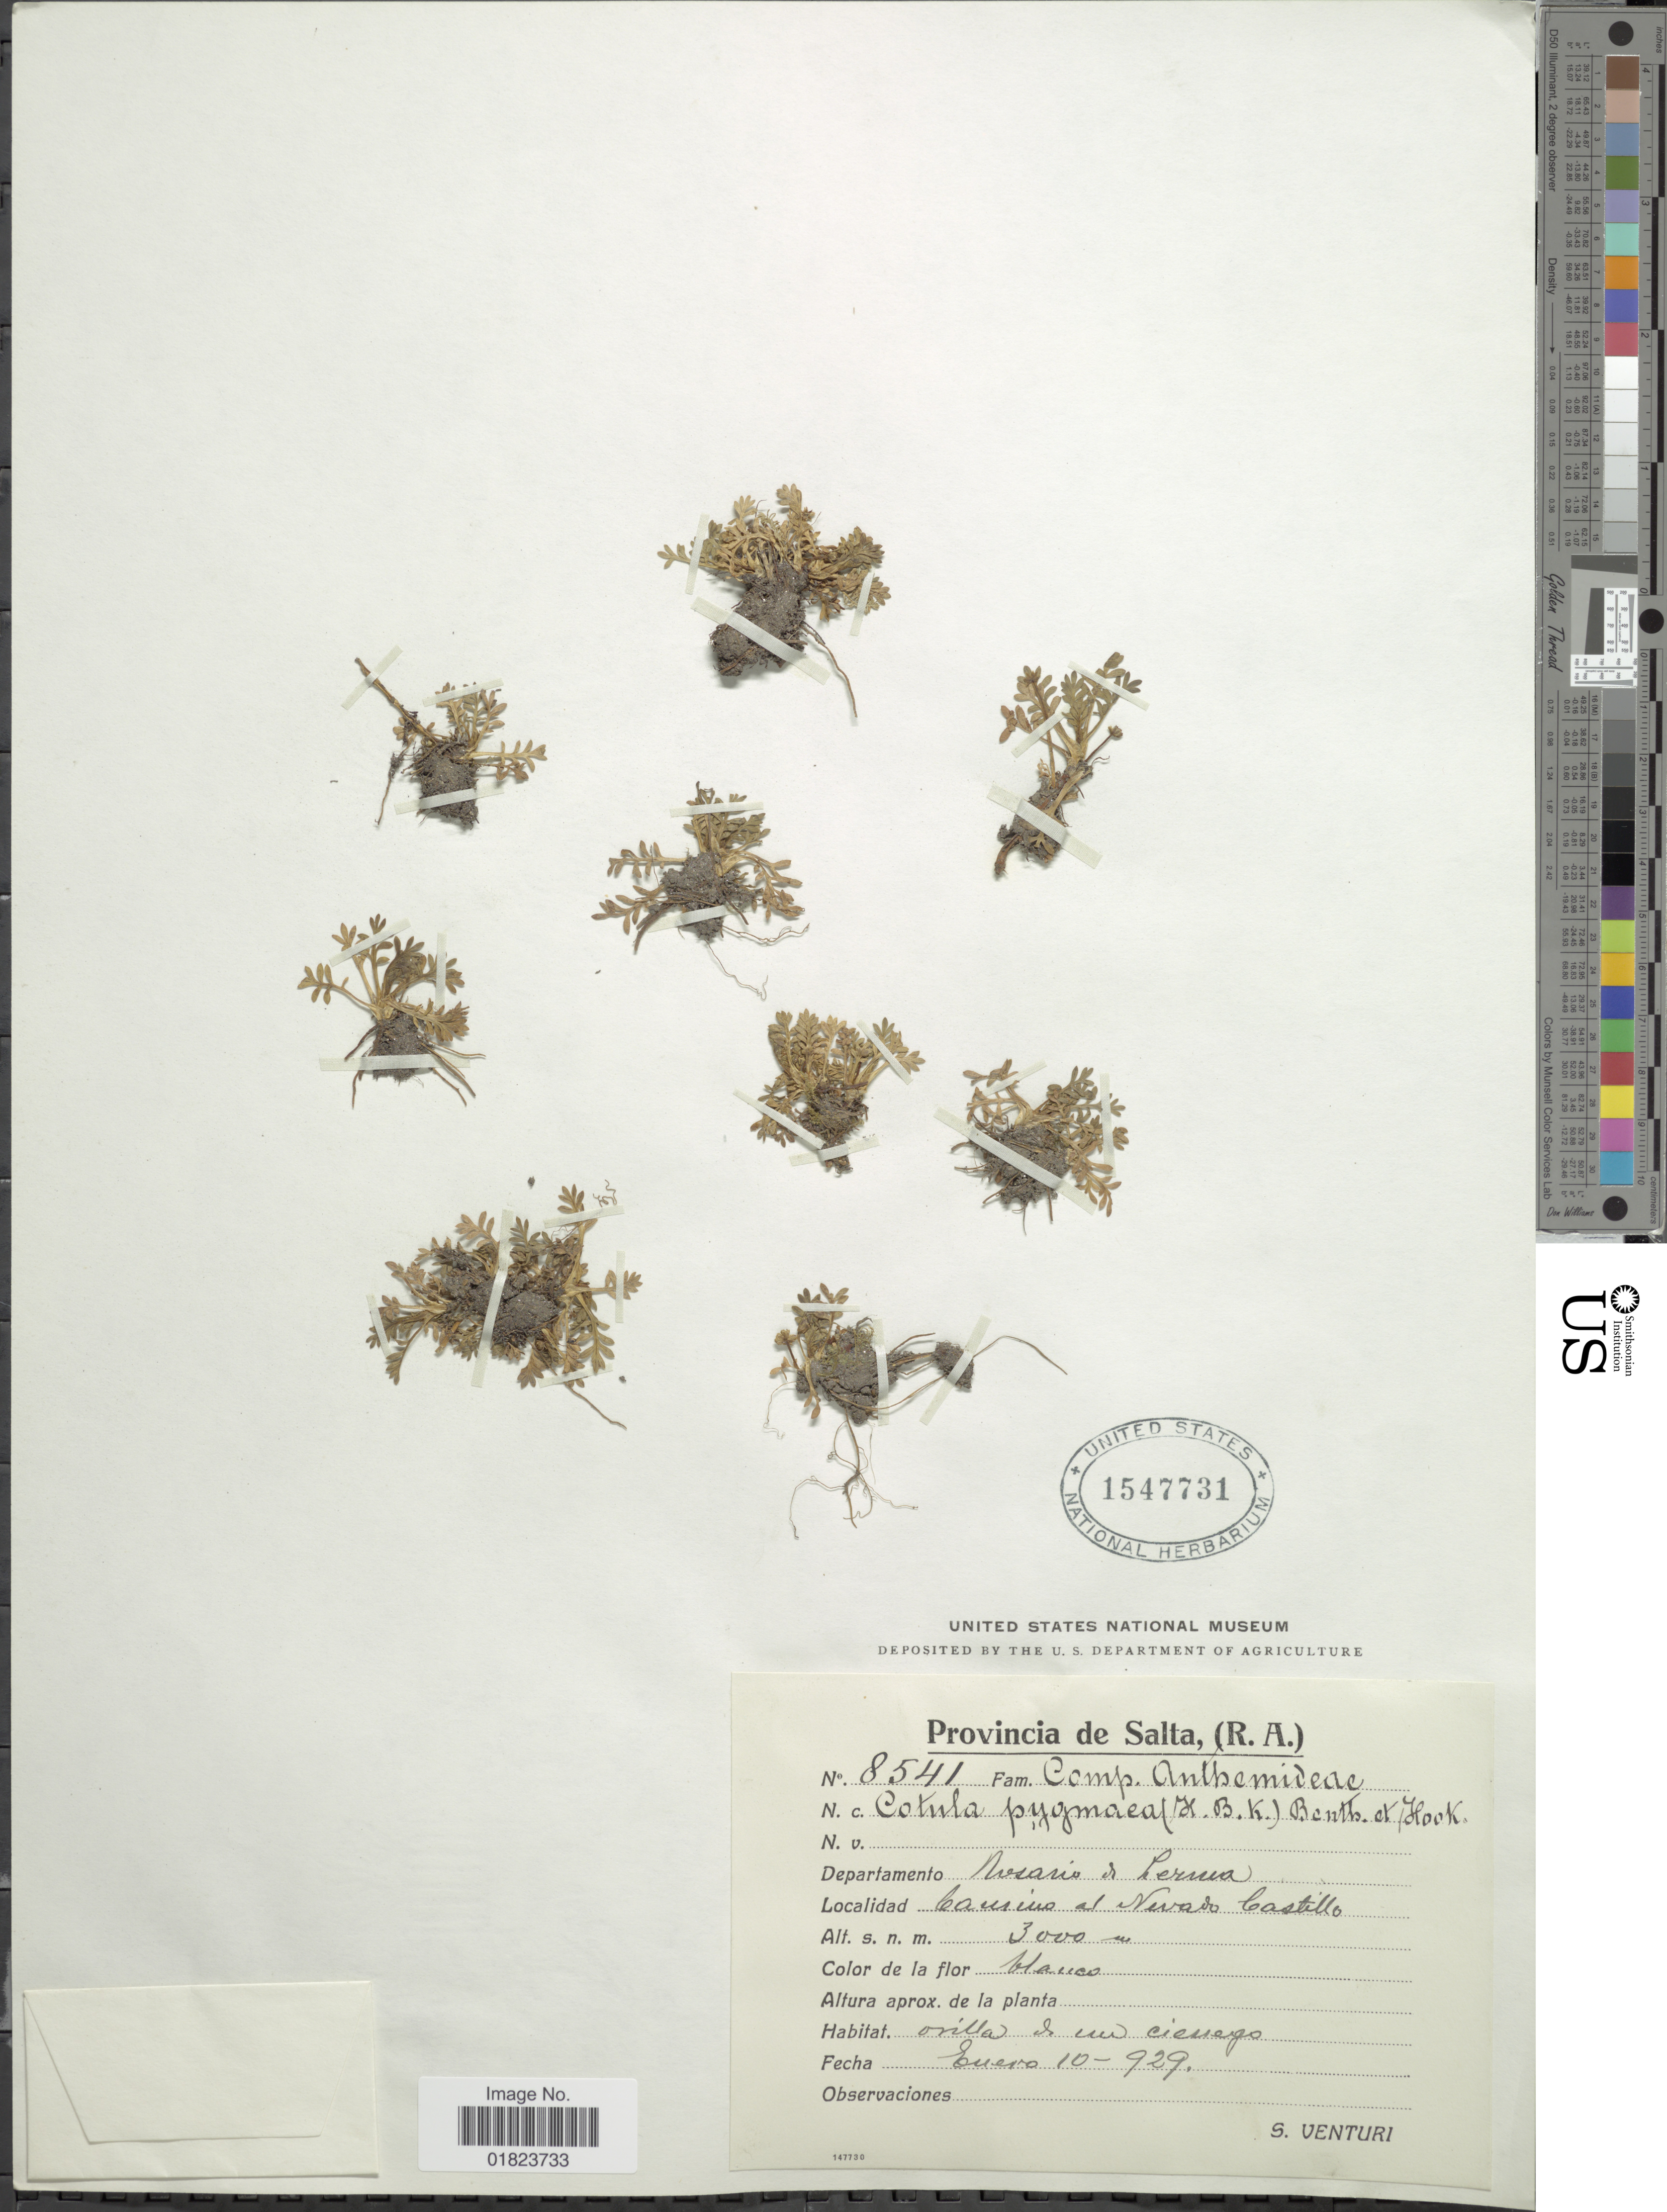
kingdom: Plantae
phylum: Tracheophyta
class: Magnoliopsida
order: Asterales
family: Asteraceae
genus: Cotula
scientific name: Cotula minuta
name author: G. Forst.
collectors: S. Venturi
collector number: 8541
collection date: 1929-01-10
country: Argentina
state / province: Salta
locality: Provincia de Salta (R, A. ) Departamento Rosario de Lerua, Camino al Nevado Castillo.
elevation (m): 3000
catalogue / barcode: US 1547731